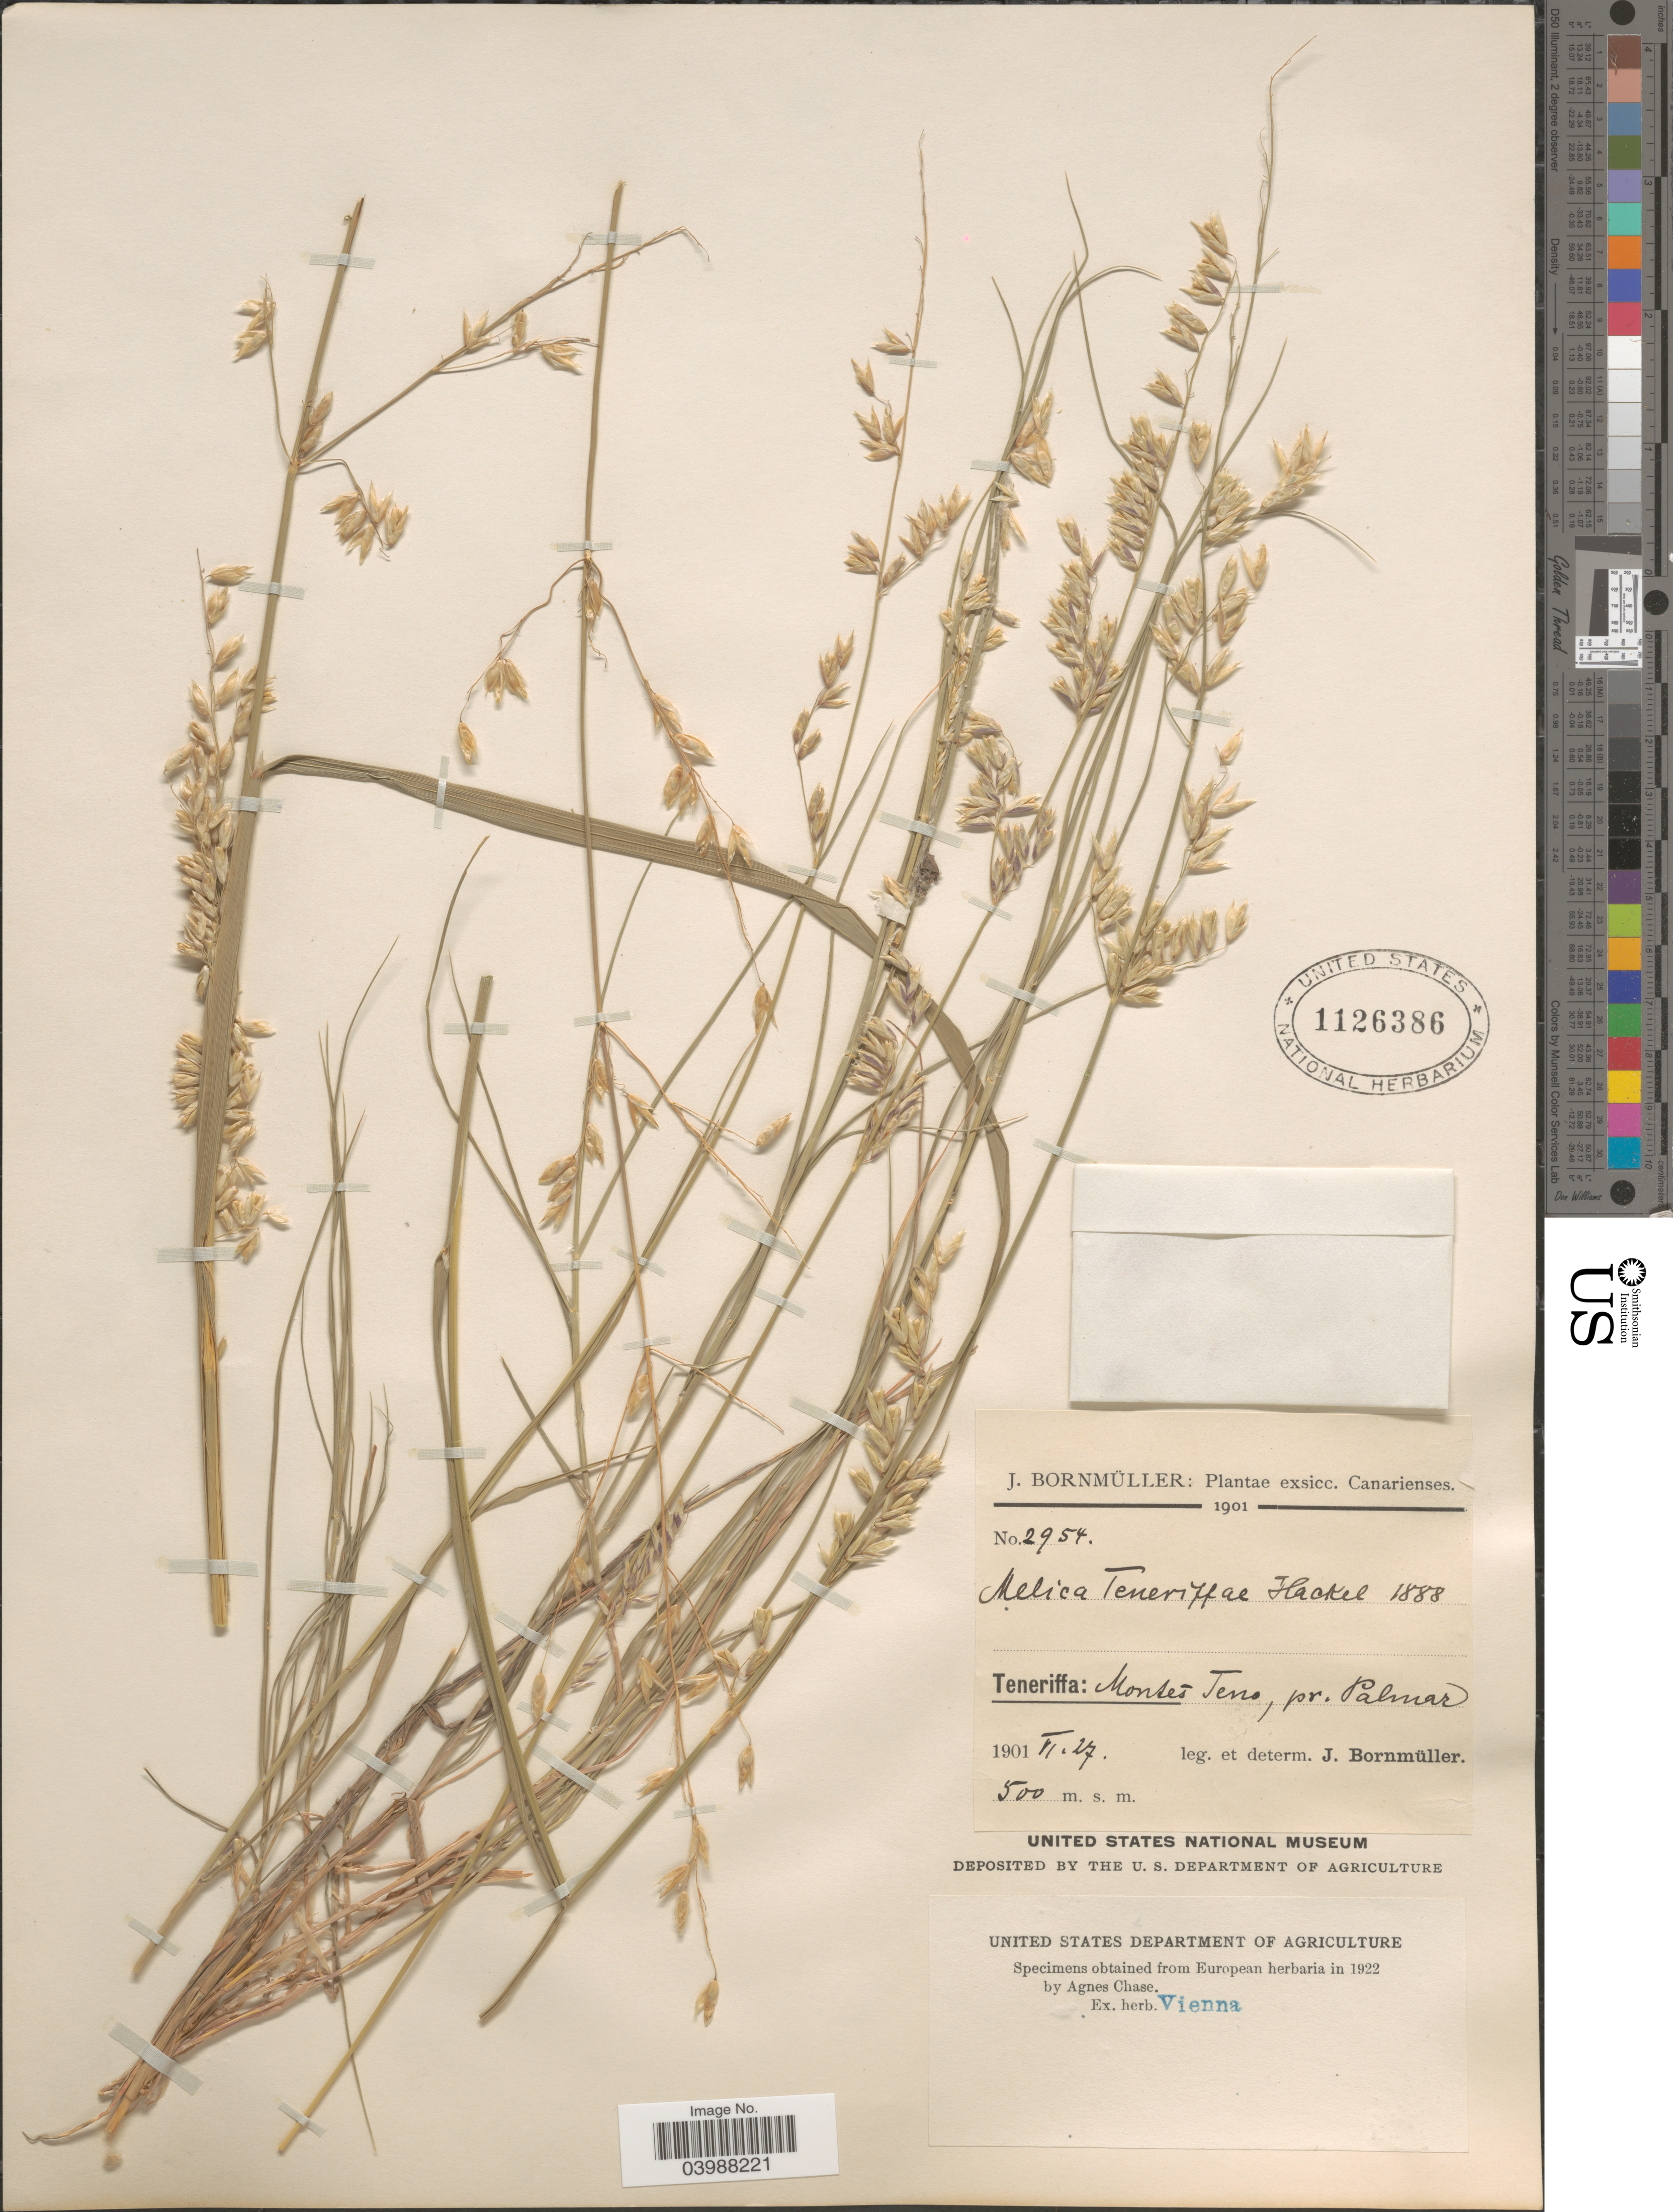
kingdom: Plantae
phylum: Tracheophyta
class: Liliopsida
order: Poales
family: Poaceae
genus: Melica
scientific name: Melica teneriffae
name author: Hack. ex Christ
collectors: J. Bornmüller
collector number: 2954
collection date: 1901-06-27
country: Spain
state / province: Canarias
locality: Canarienses. Teneriffa: Montes Teno, pr. Palmar.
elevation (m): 500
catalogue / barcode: US 1126386